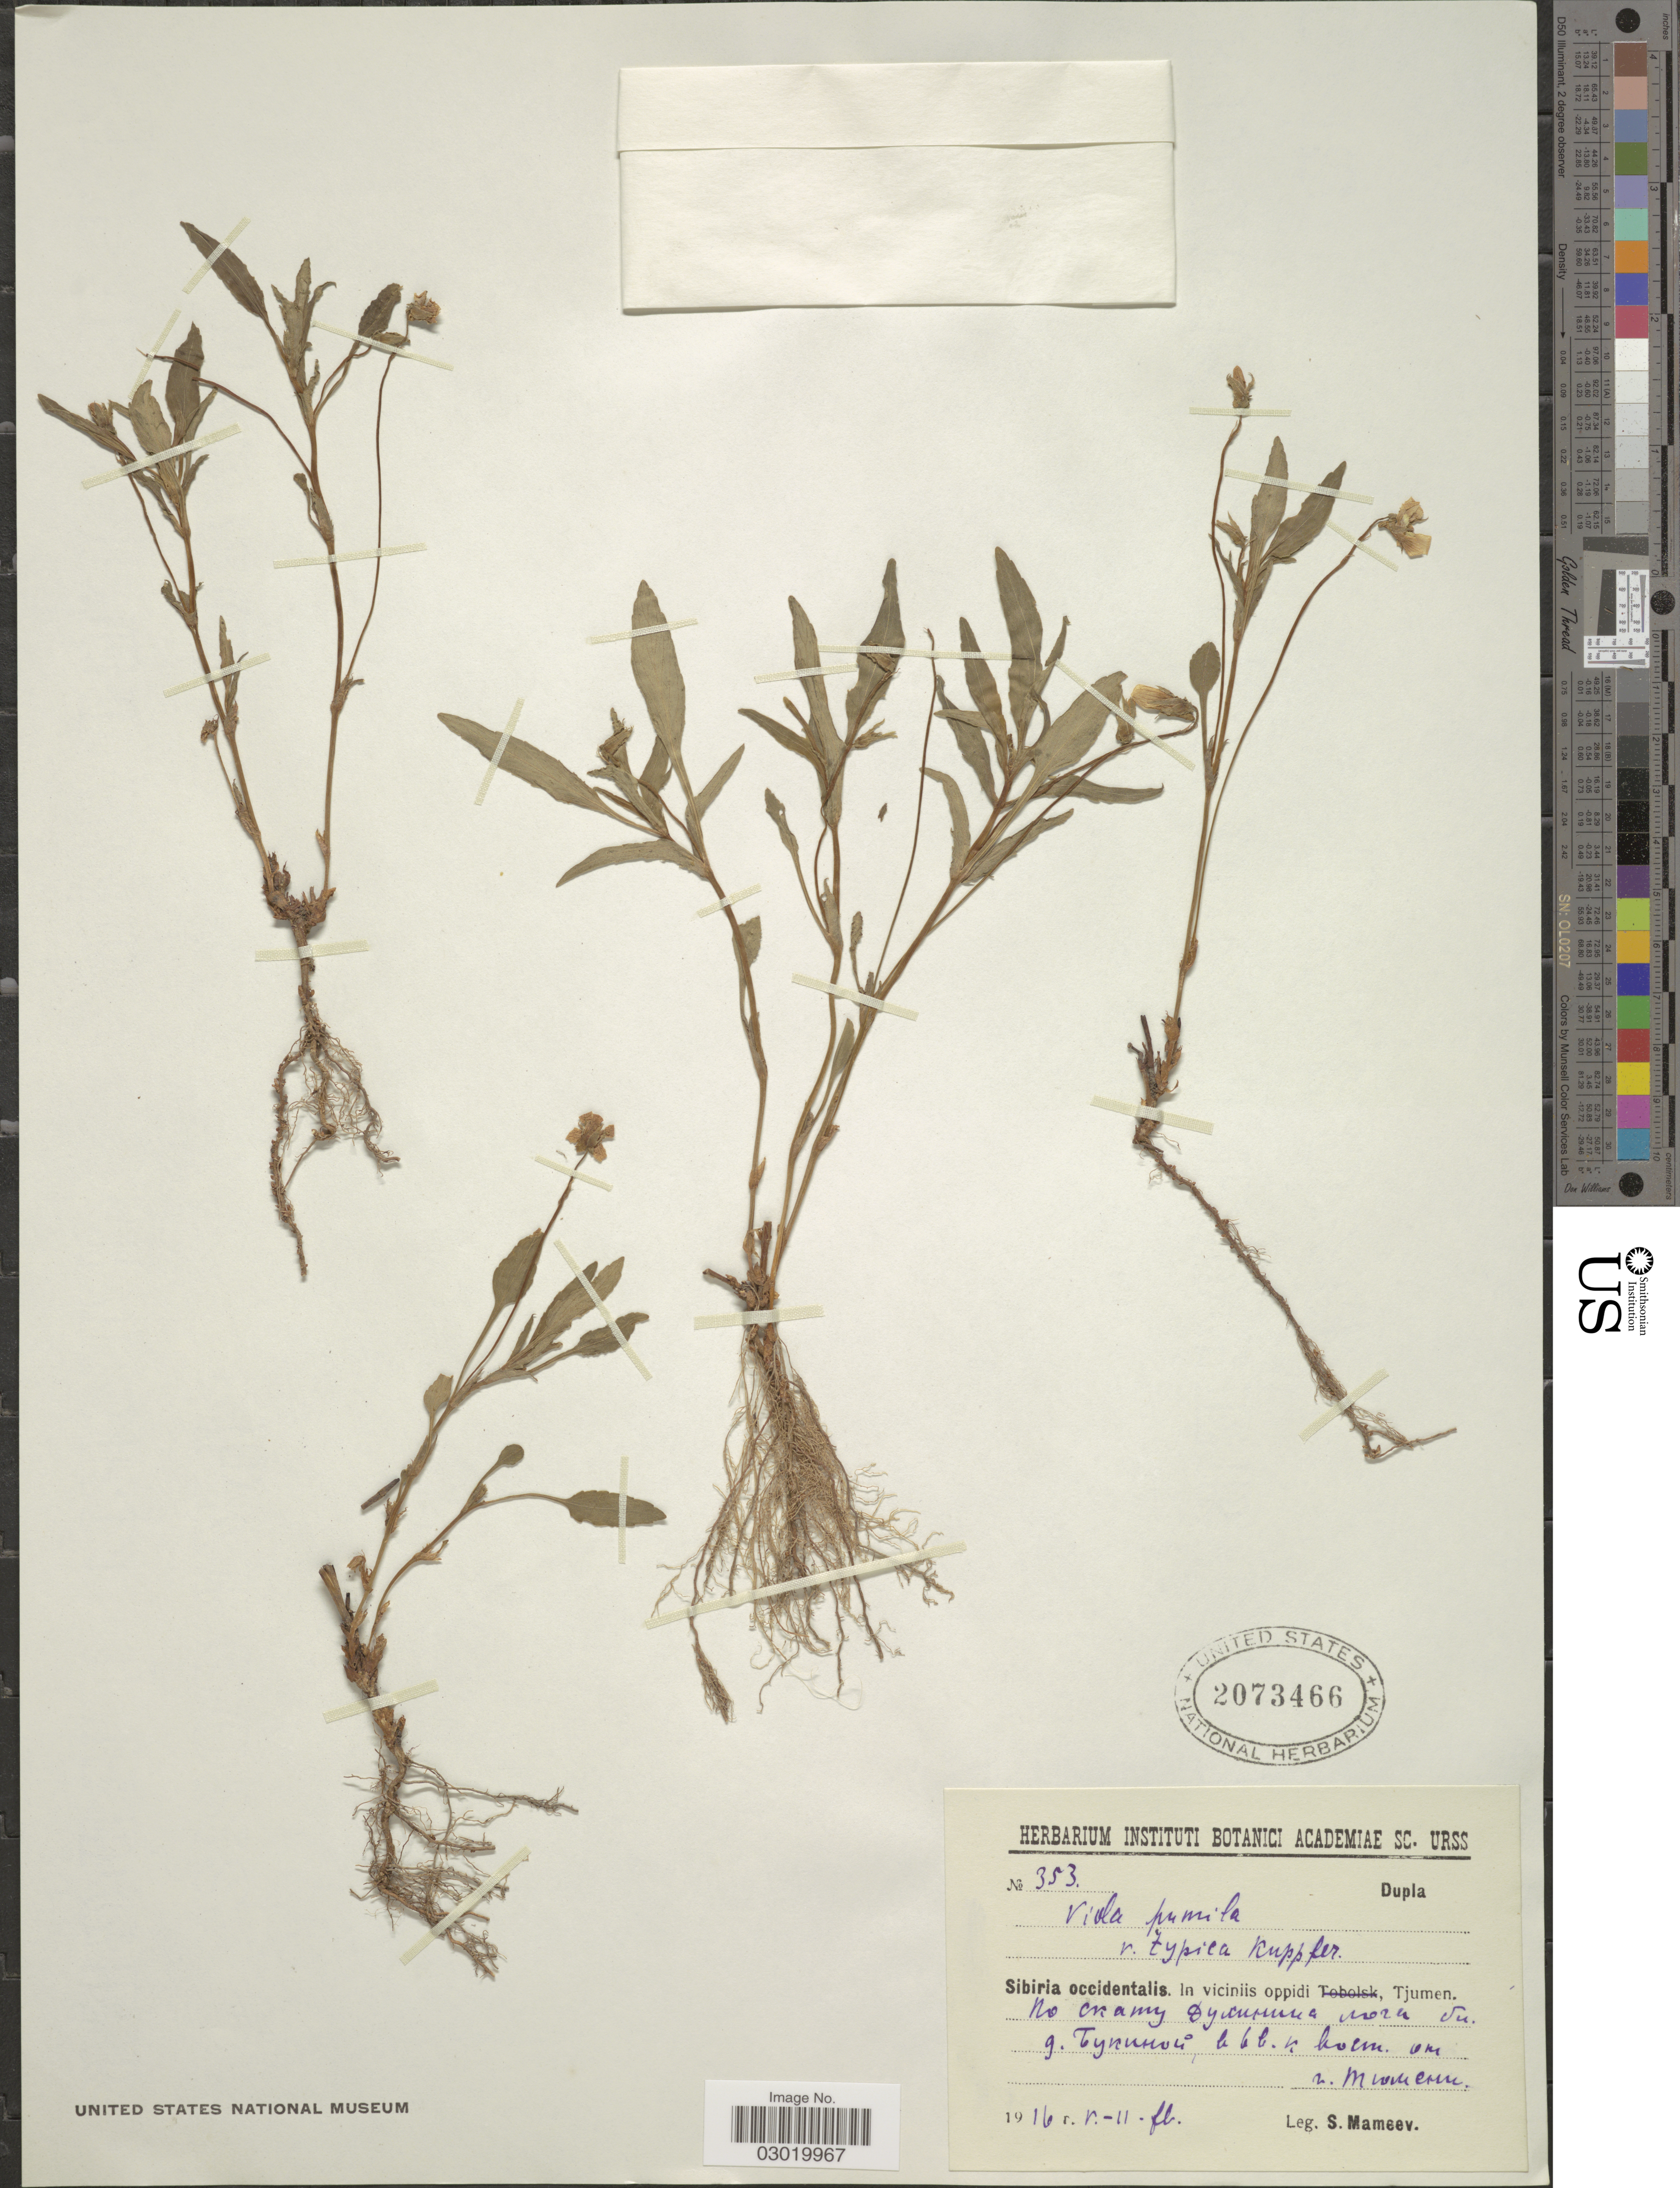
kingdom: Plantae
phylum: Tracheophyta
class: Magnoliopsida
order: Malpighiales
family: Violaceae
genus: Viola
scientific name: Viola pumila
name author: Chaix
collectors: S. Mameev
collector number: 353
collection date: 1916-05-11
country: Russian Federation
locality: Sibiria occidentalis. In viciniis oppidi Tjumen.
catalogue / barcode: US 2073466